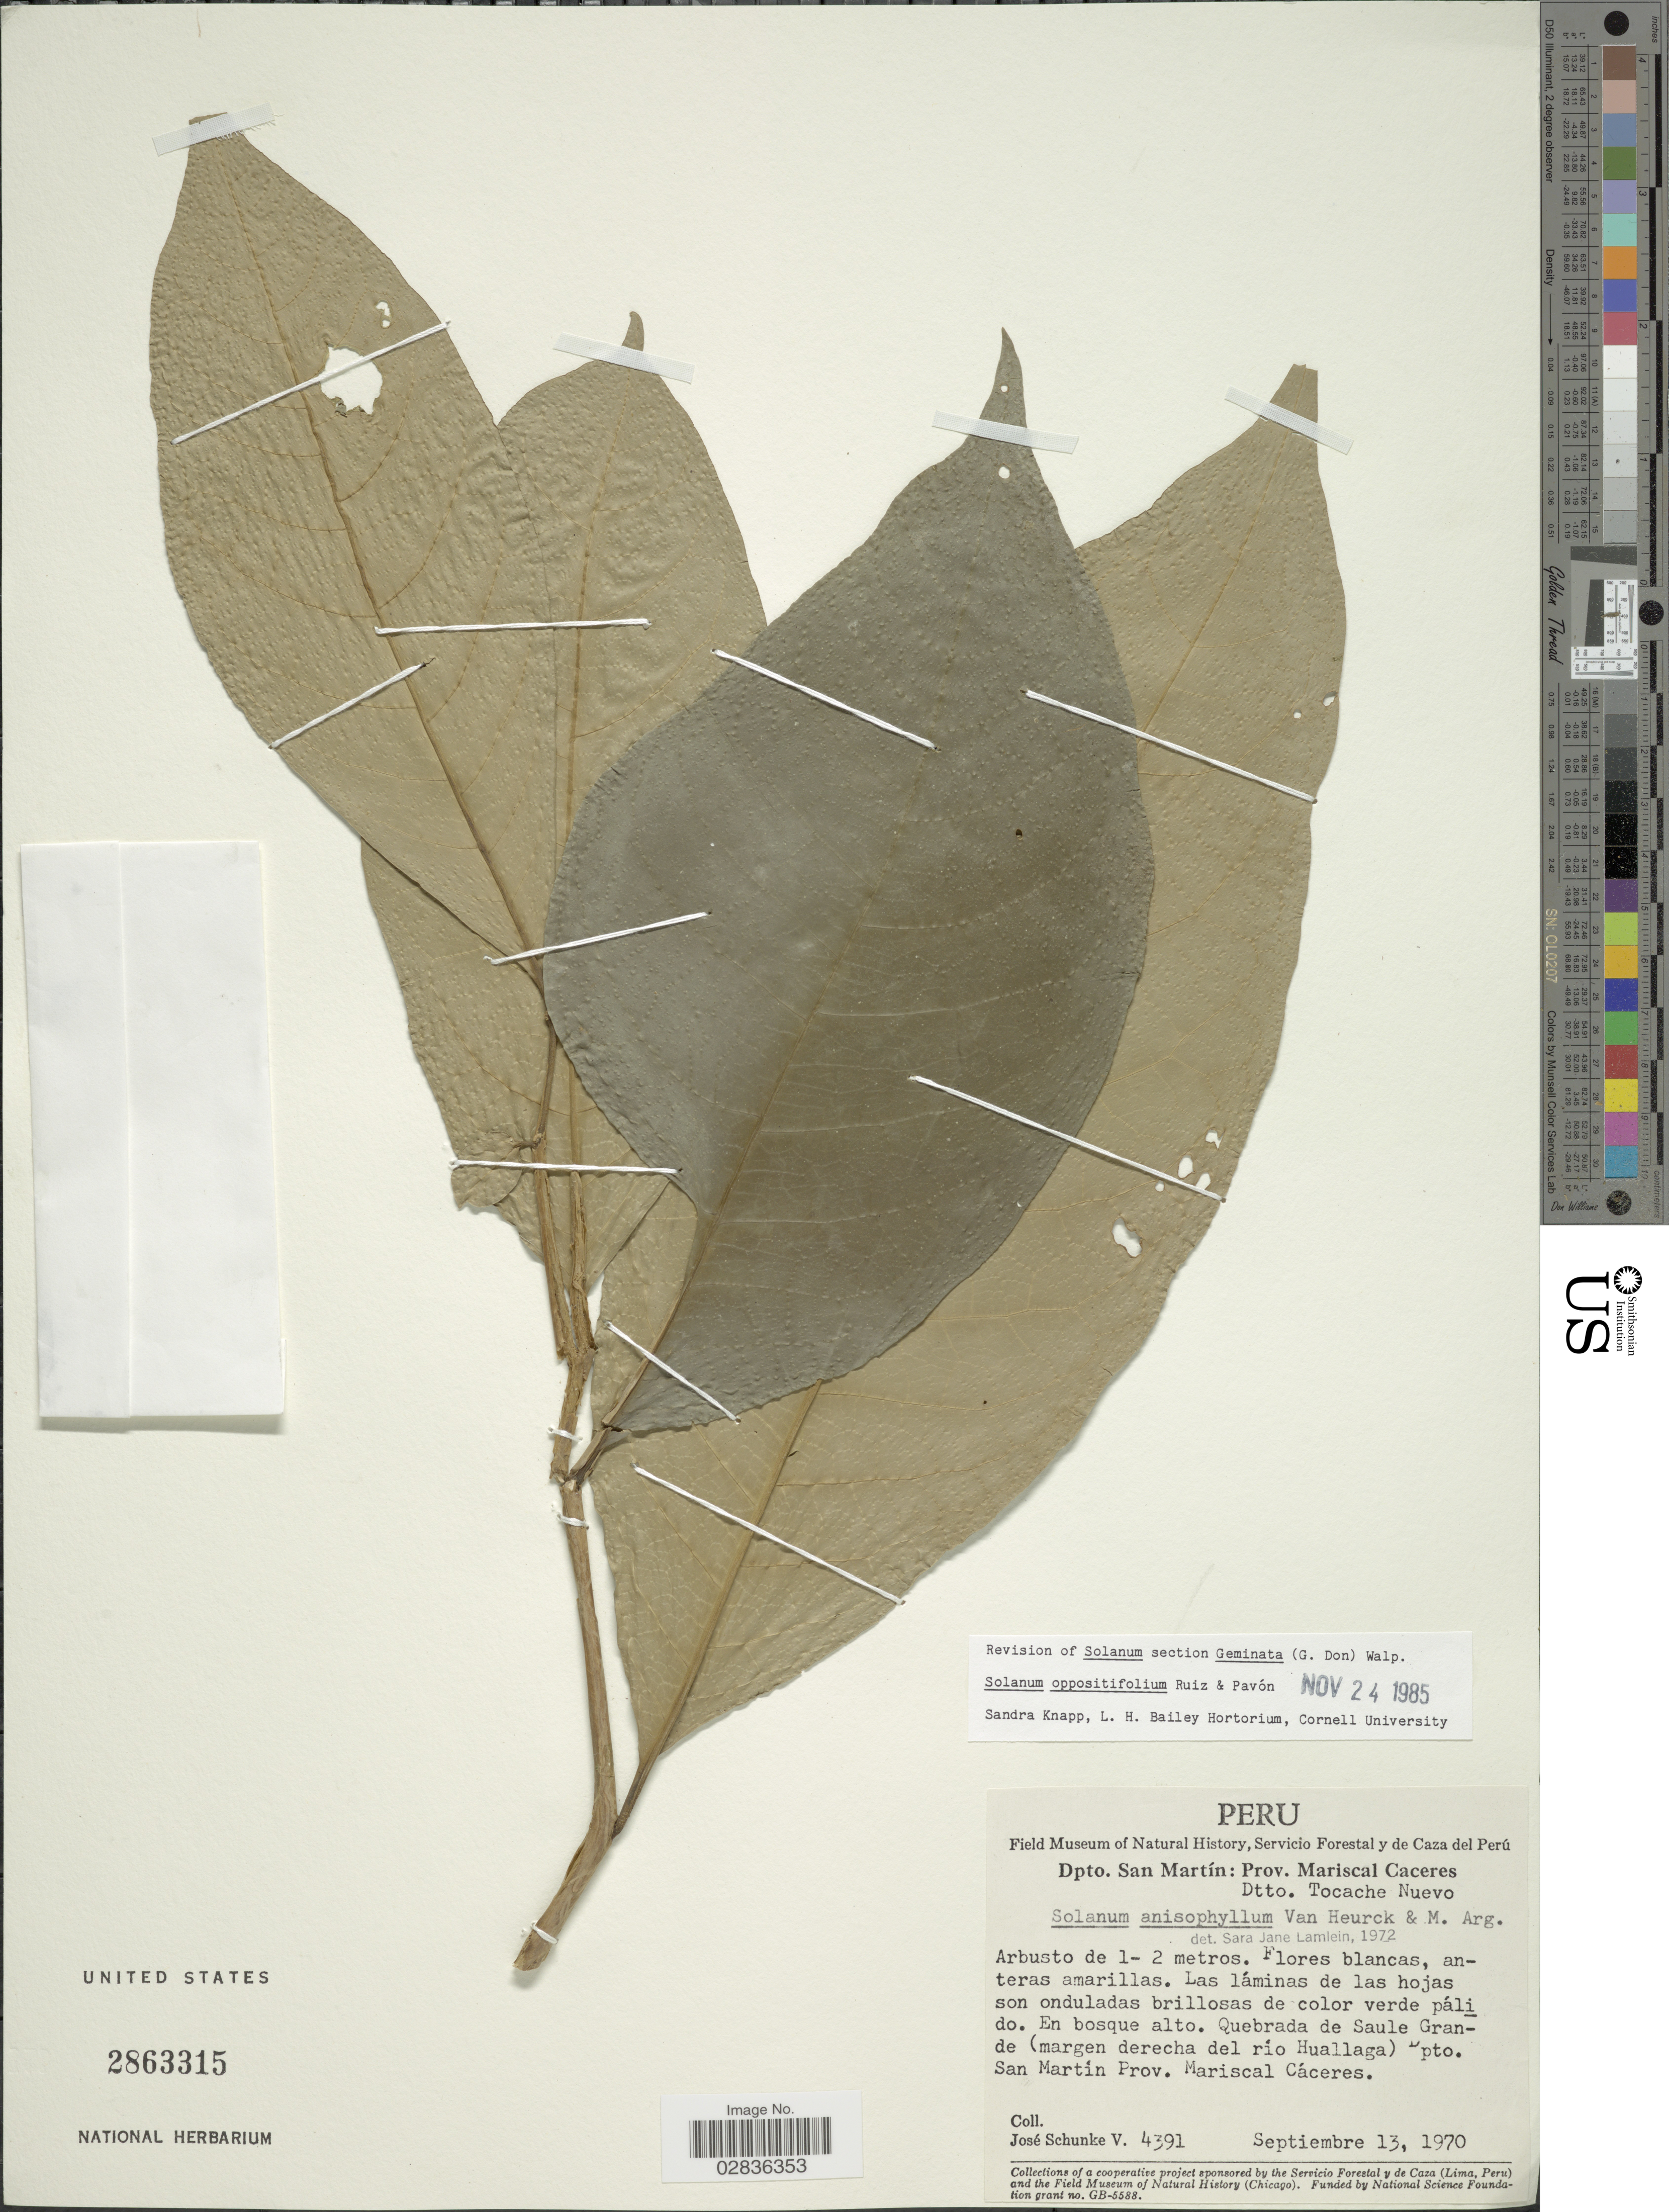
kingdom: Plantae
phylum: Tracheophyta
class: Magnoliopsida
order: Solanales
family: Solanaceae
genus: Solanum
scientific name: Solanum oppositifolium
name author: Ruiz & Pav.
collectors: J. Schunke Vigo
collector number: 4391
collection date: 1970-09-13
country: Peru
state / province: San Martín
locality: Dpto. San Martín: Prov. Mariscal Caceres. Dtto. Tocache Nuevo. Quebrada de Saule Grande (margen derecha del río Huallaga) Dpto. San Martín Prov. Mariscal Cáceres.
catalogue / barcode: US 2863315